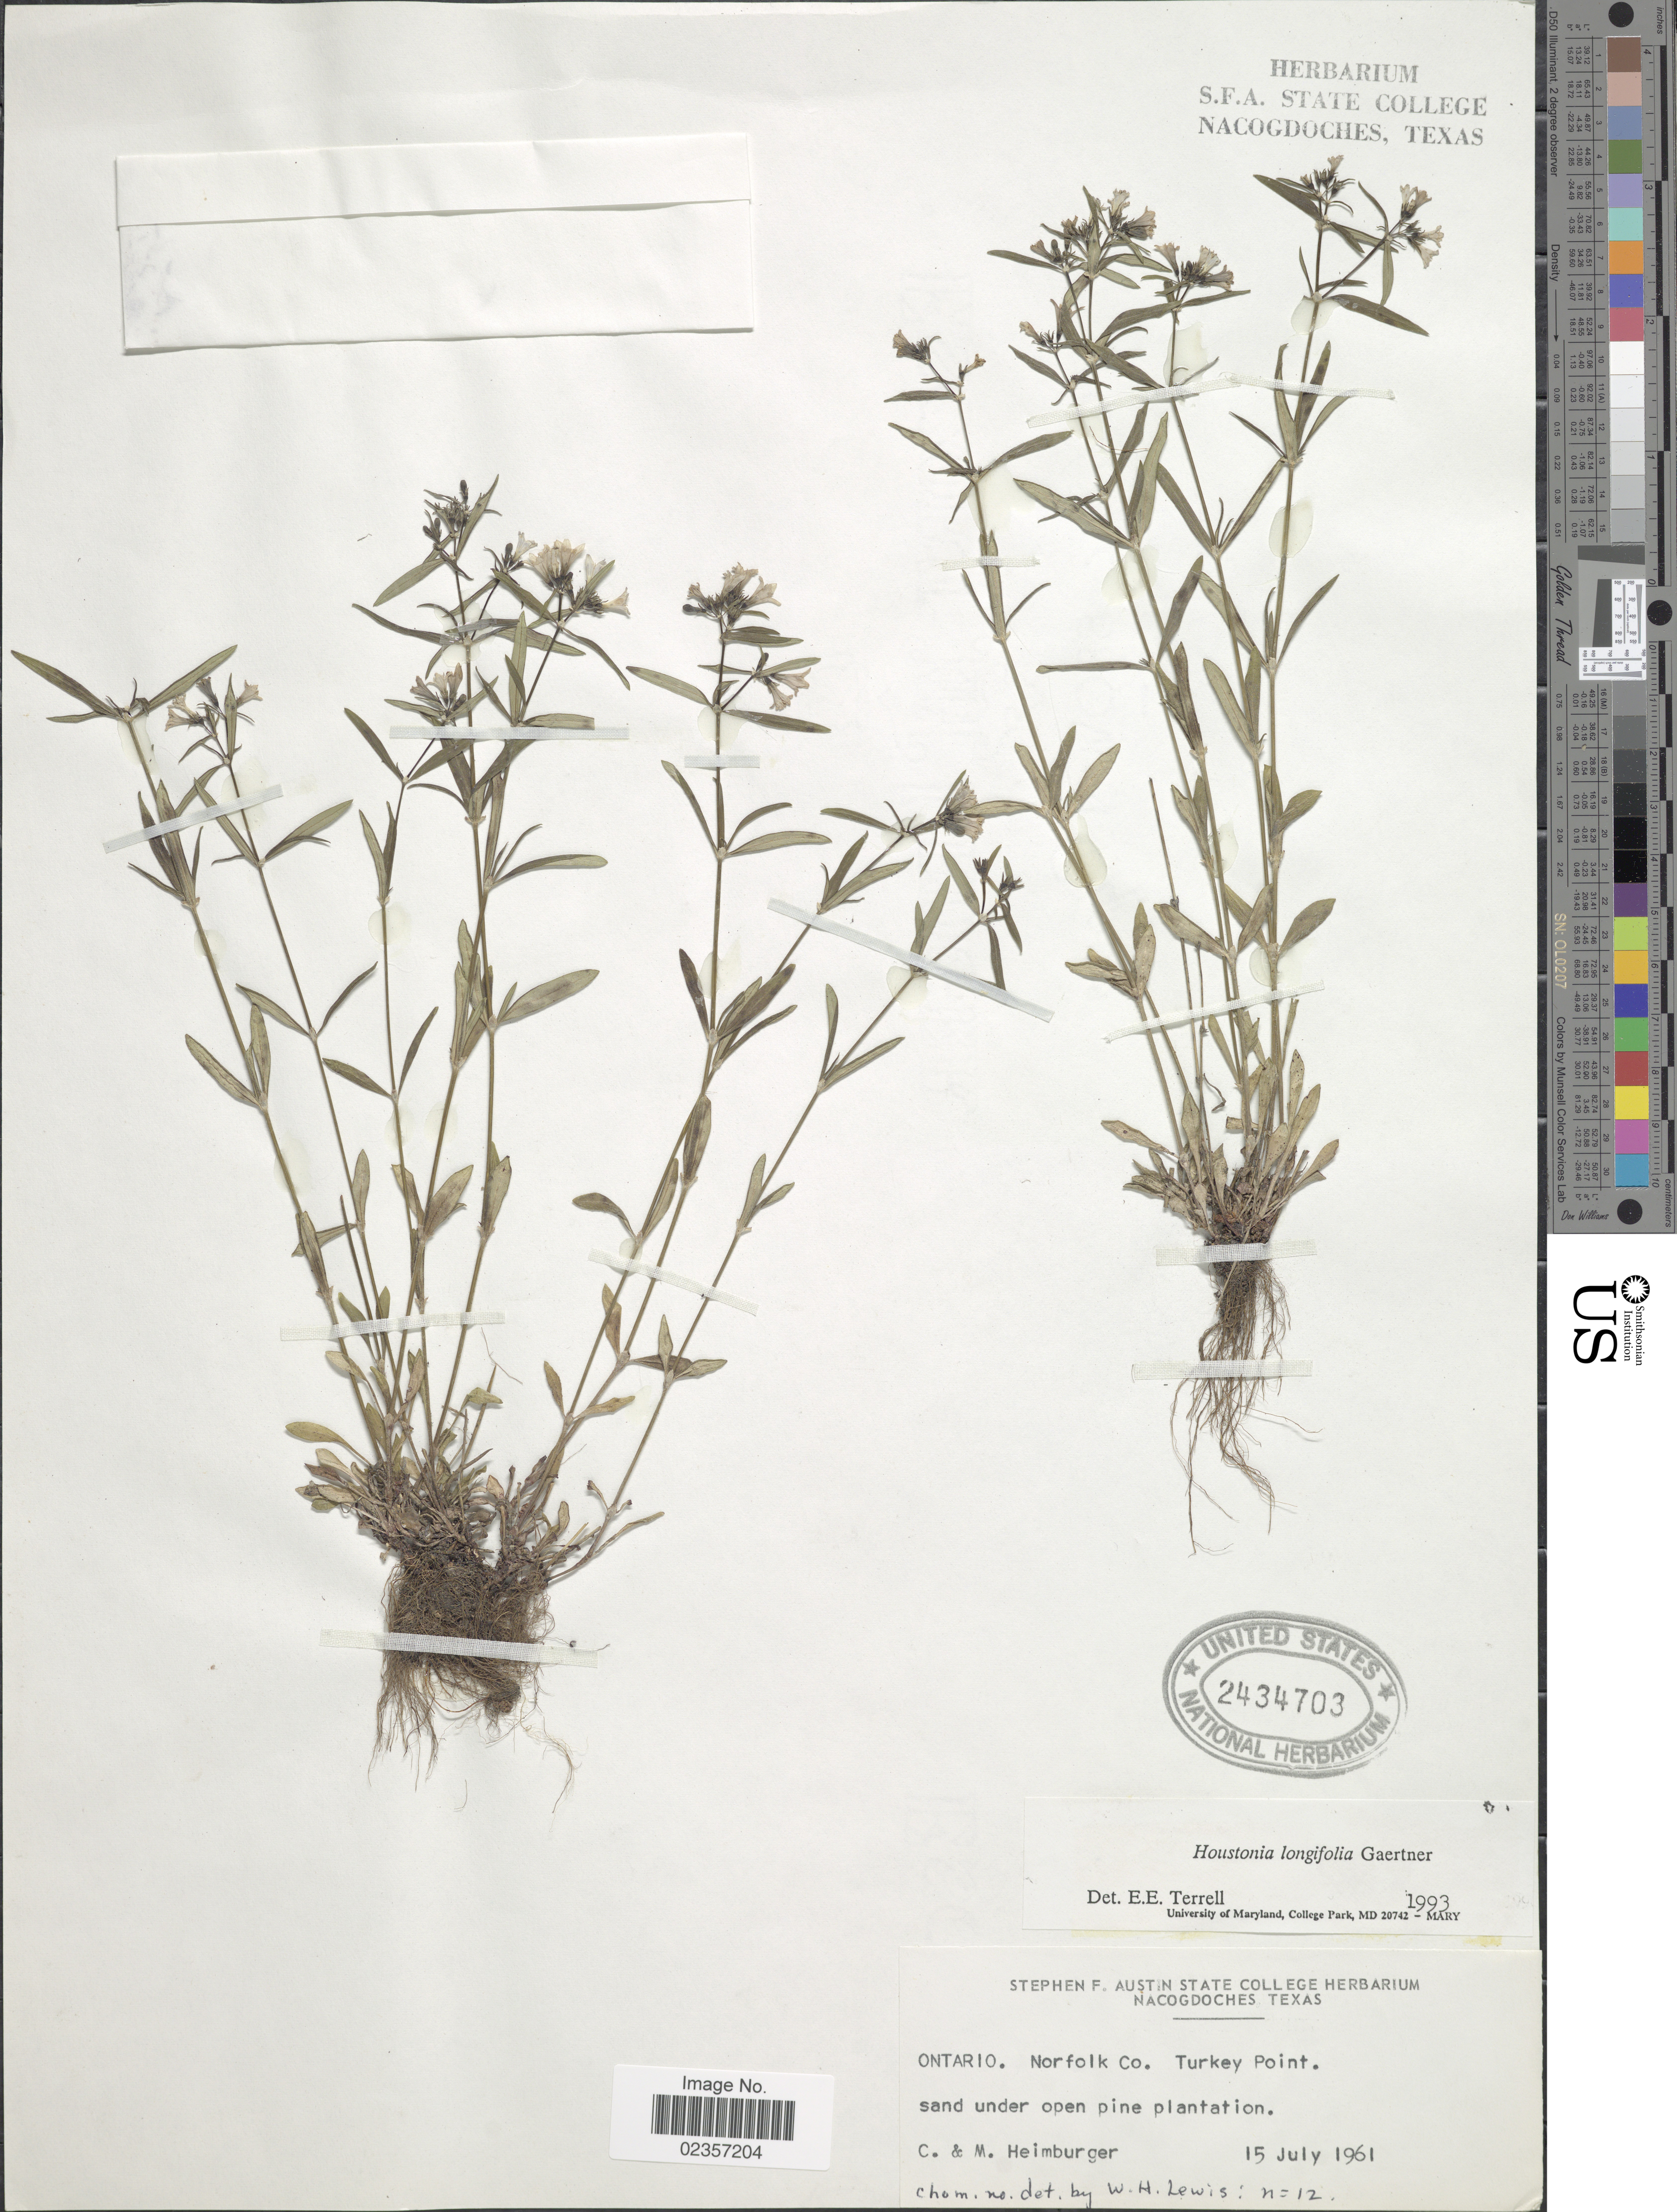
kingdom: Plantae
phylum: Tracheophyta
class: Magnoliopsida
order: Gentianales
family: Rubiaceae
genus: Houstonia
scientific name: Houstonia longifolia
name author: Gaertn.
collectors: C. Heimburger & M. Heimburger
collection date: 1961-07-15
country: Canada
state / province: Ontario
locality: Norfolk Co. Turkey Point, sand under open pine plantation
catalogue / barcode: US 2434703